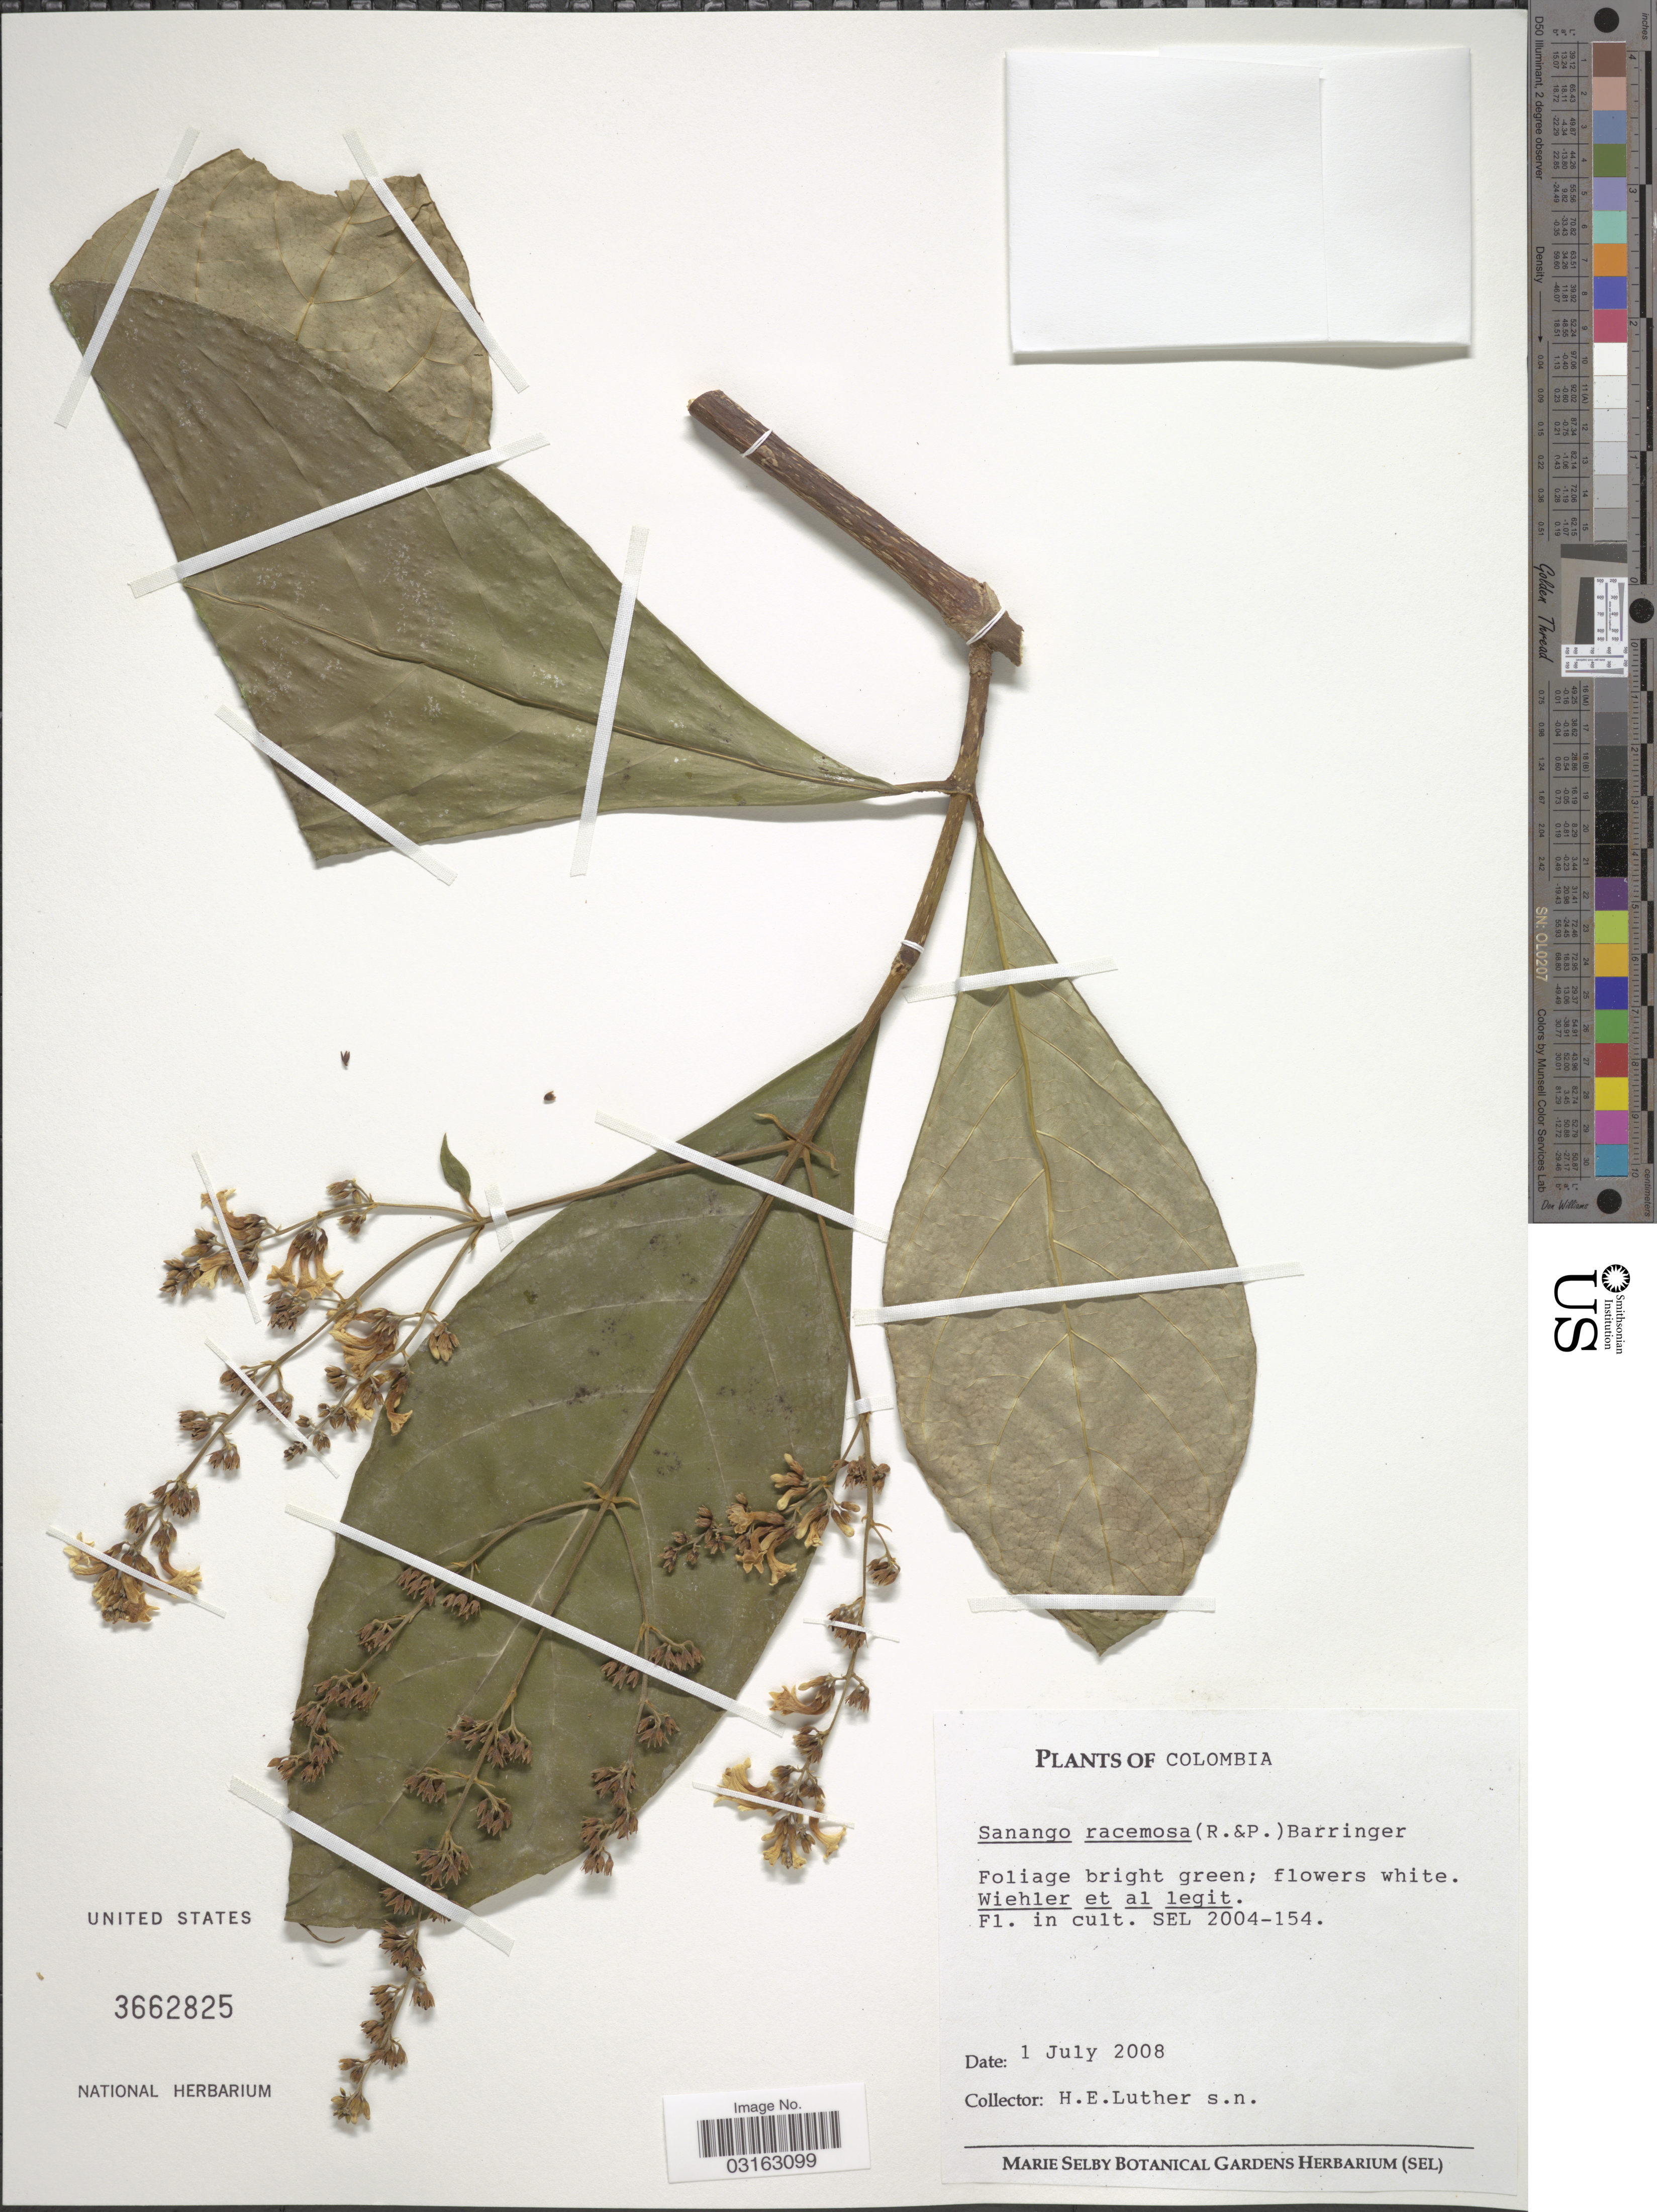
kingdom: Plantae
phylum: Tracheophyta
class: Magnoliopsida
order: Lamiales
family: Gesneriaceae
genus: Sanango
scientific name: Sanango racemosum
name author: (Ruiz & Pav.) Barringer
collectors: Hans E. Luther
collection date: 2008-07-01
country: Colombia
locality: SEL 2004-154.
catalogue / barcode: US 3662825